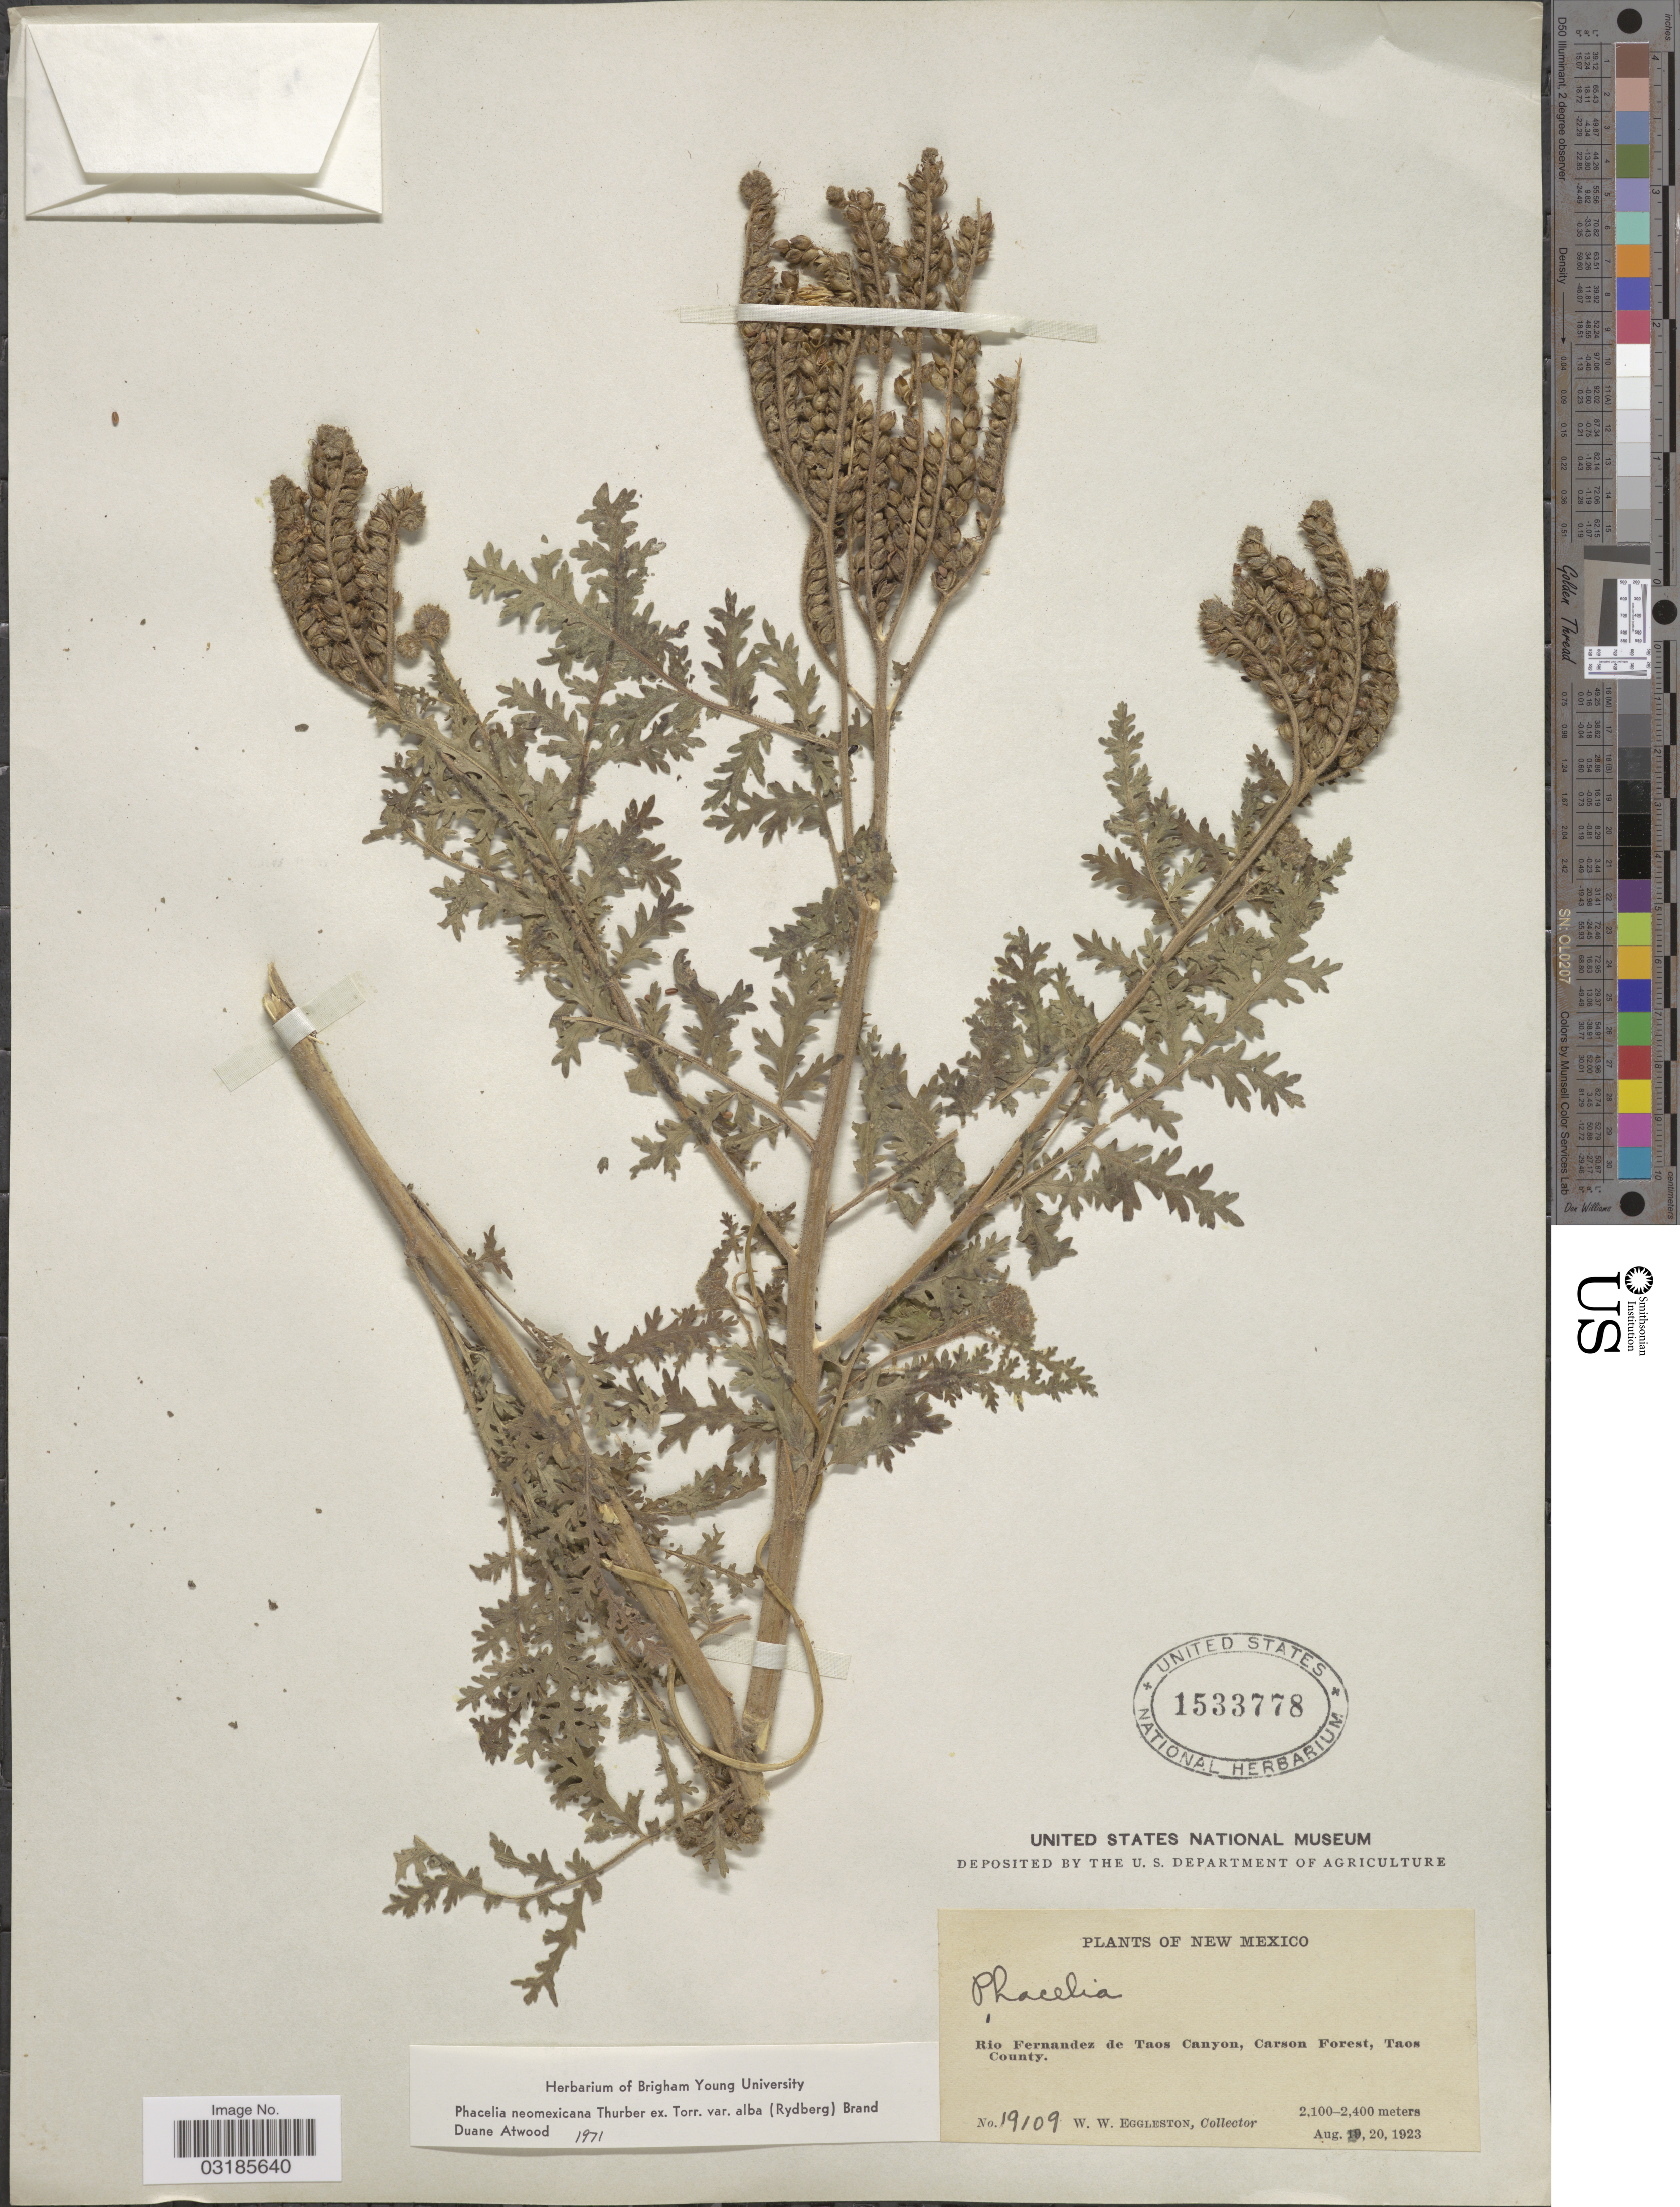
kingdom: Plantae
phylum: Tracheophyta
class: Magnoliopsida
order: Boraginales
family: Hydrophyllaceae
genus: Phacelia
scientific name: Phacelia neomexicana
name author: Thurb. ex Torr.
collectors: W. W. Eggleston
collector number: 19109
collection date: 1923-08-20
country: United States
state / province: New Mexico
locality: Rio Fernandez de Taos Canyon, Carson Forest, Taos County.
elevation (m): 2100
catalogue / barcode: US 1533778